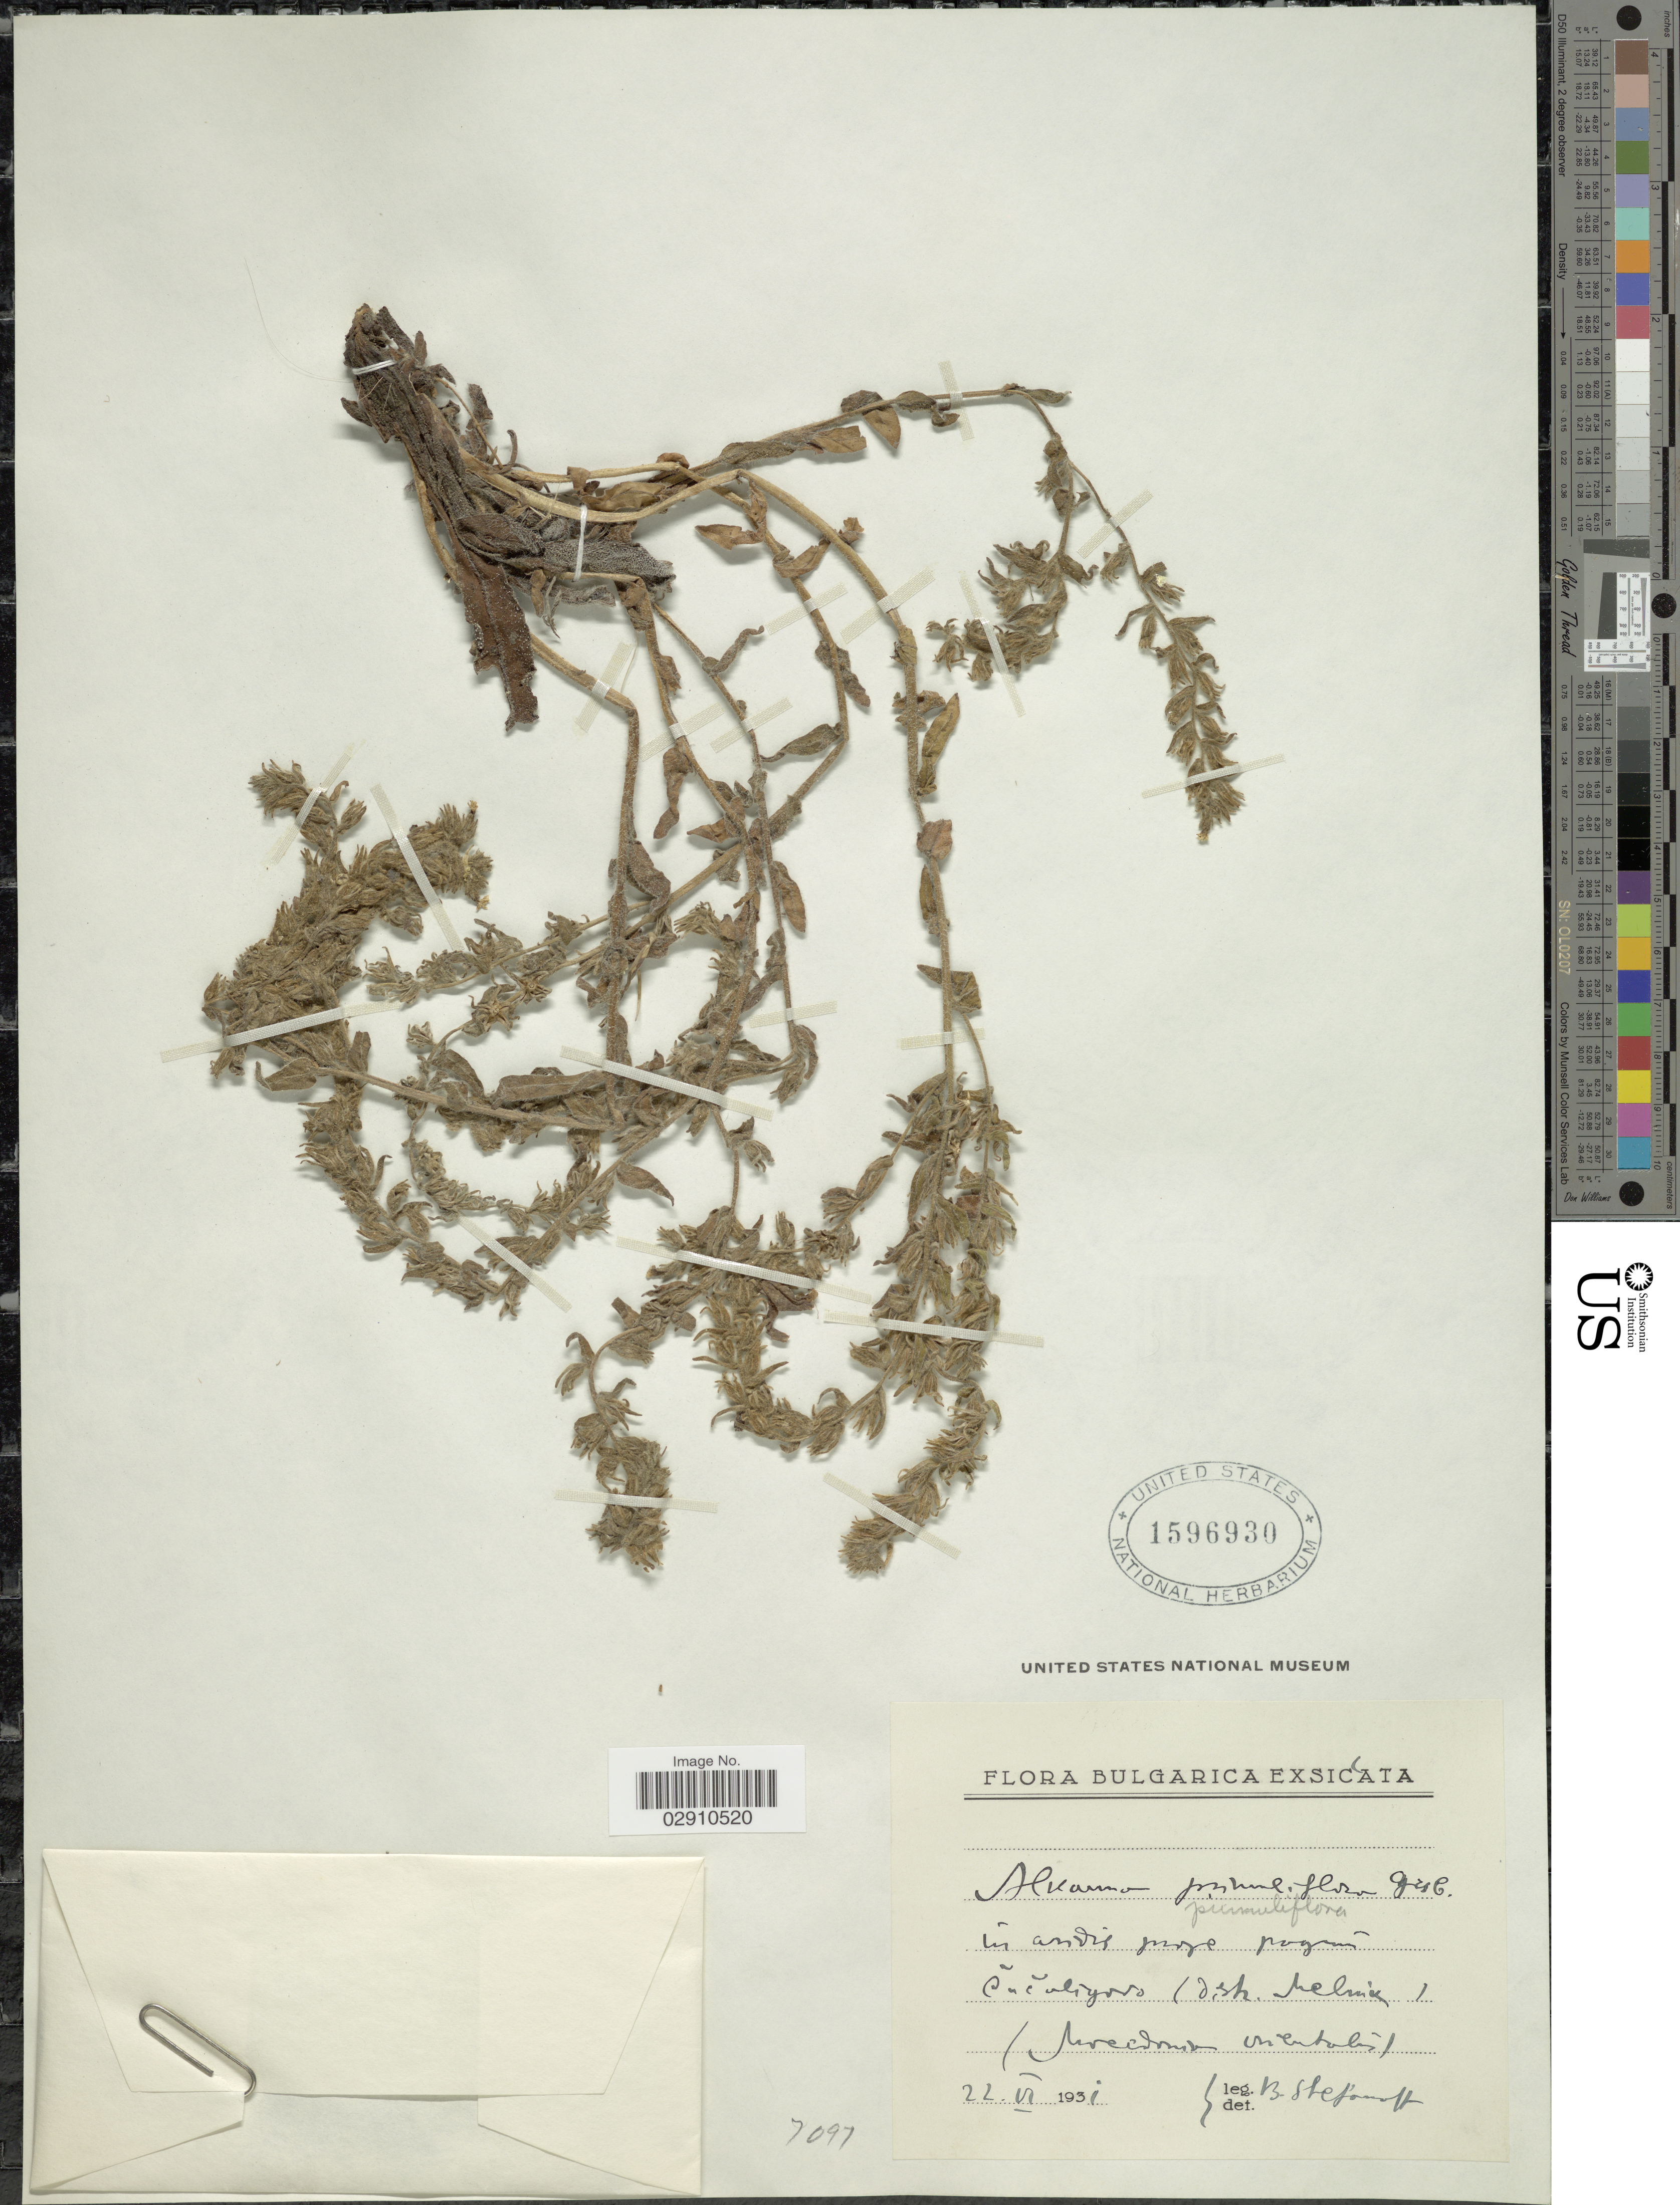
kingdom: Plantae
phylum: Tracheophyta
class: Magnoliopsida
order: Boraginales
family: Boraginaceae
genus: Alkanna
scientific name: Alkanna primuliflora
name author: Griseb.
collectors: B. Stefanoff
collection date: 1931-06-22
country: Bulgaria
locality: In andis prope pagum Cuculigoro (distr. Melinx) (Meredondo orientalis).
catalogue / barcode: US 1596930